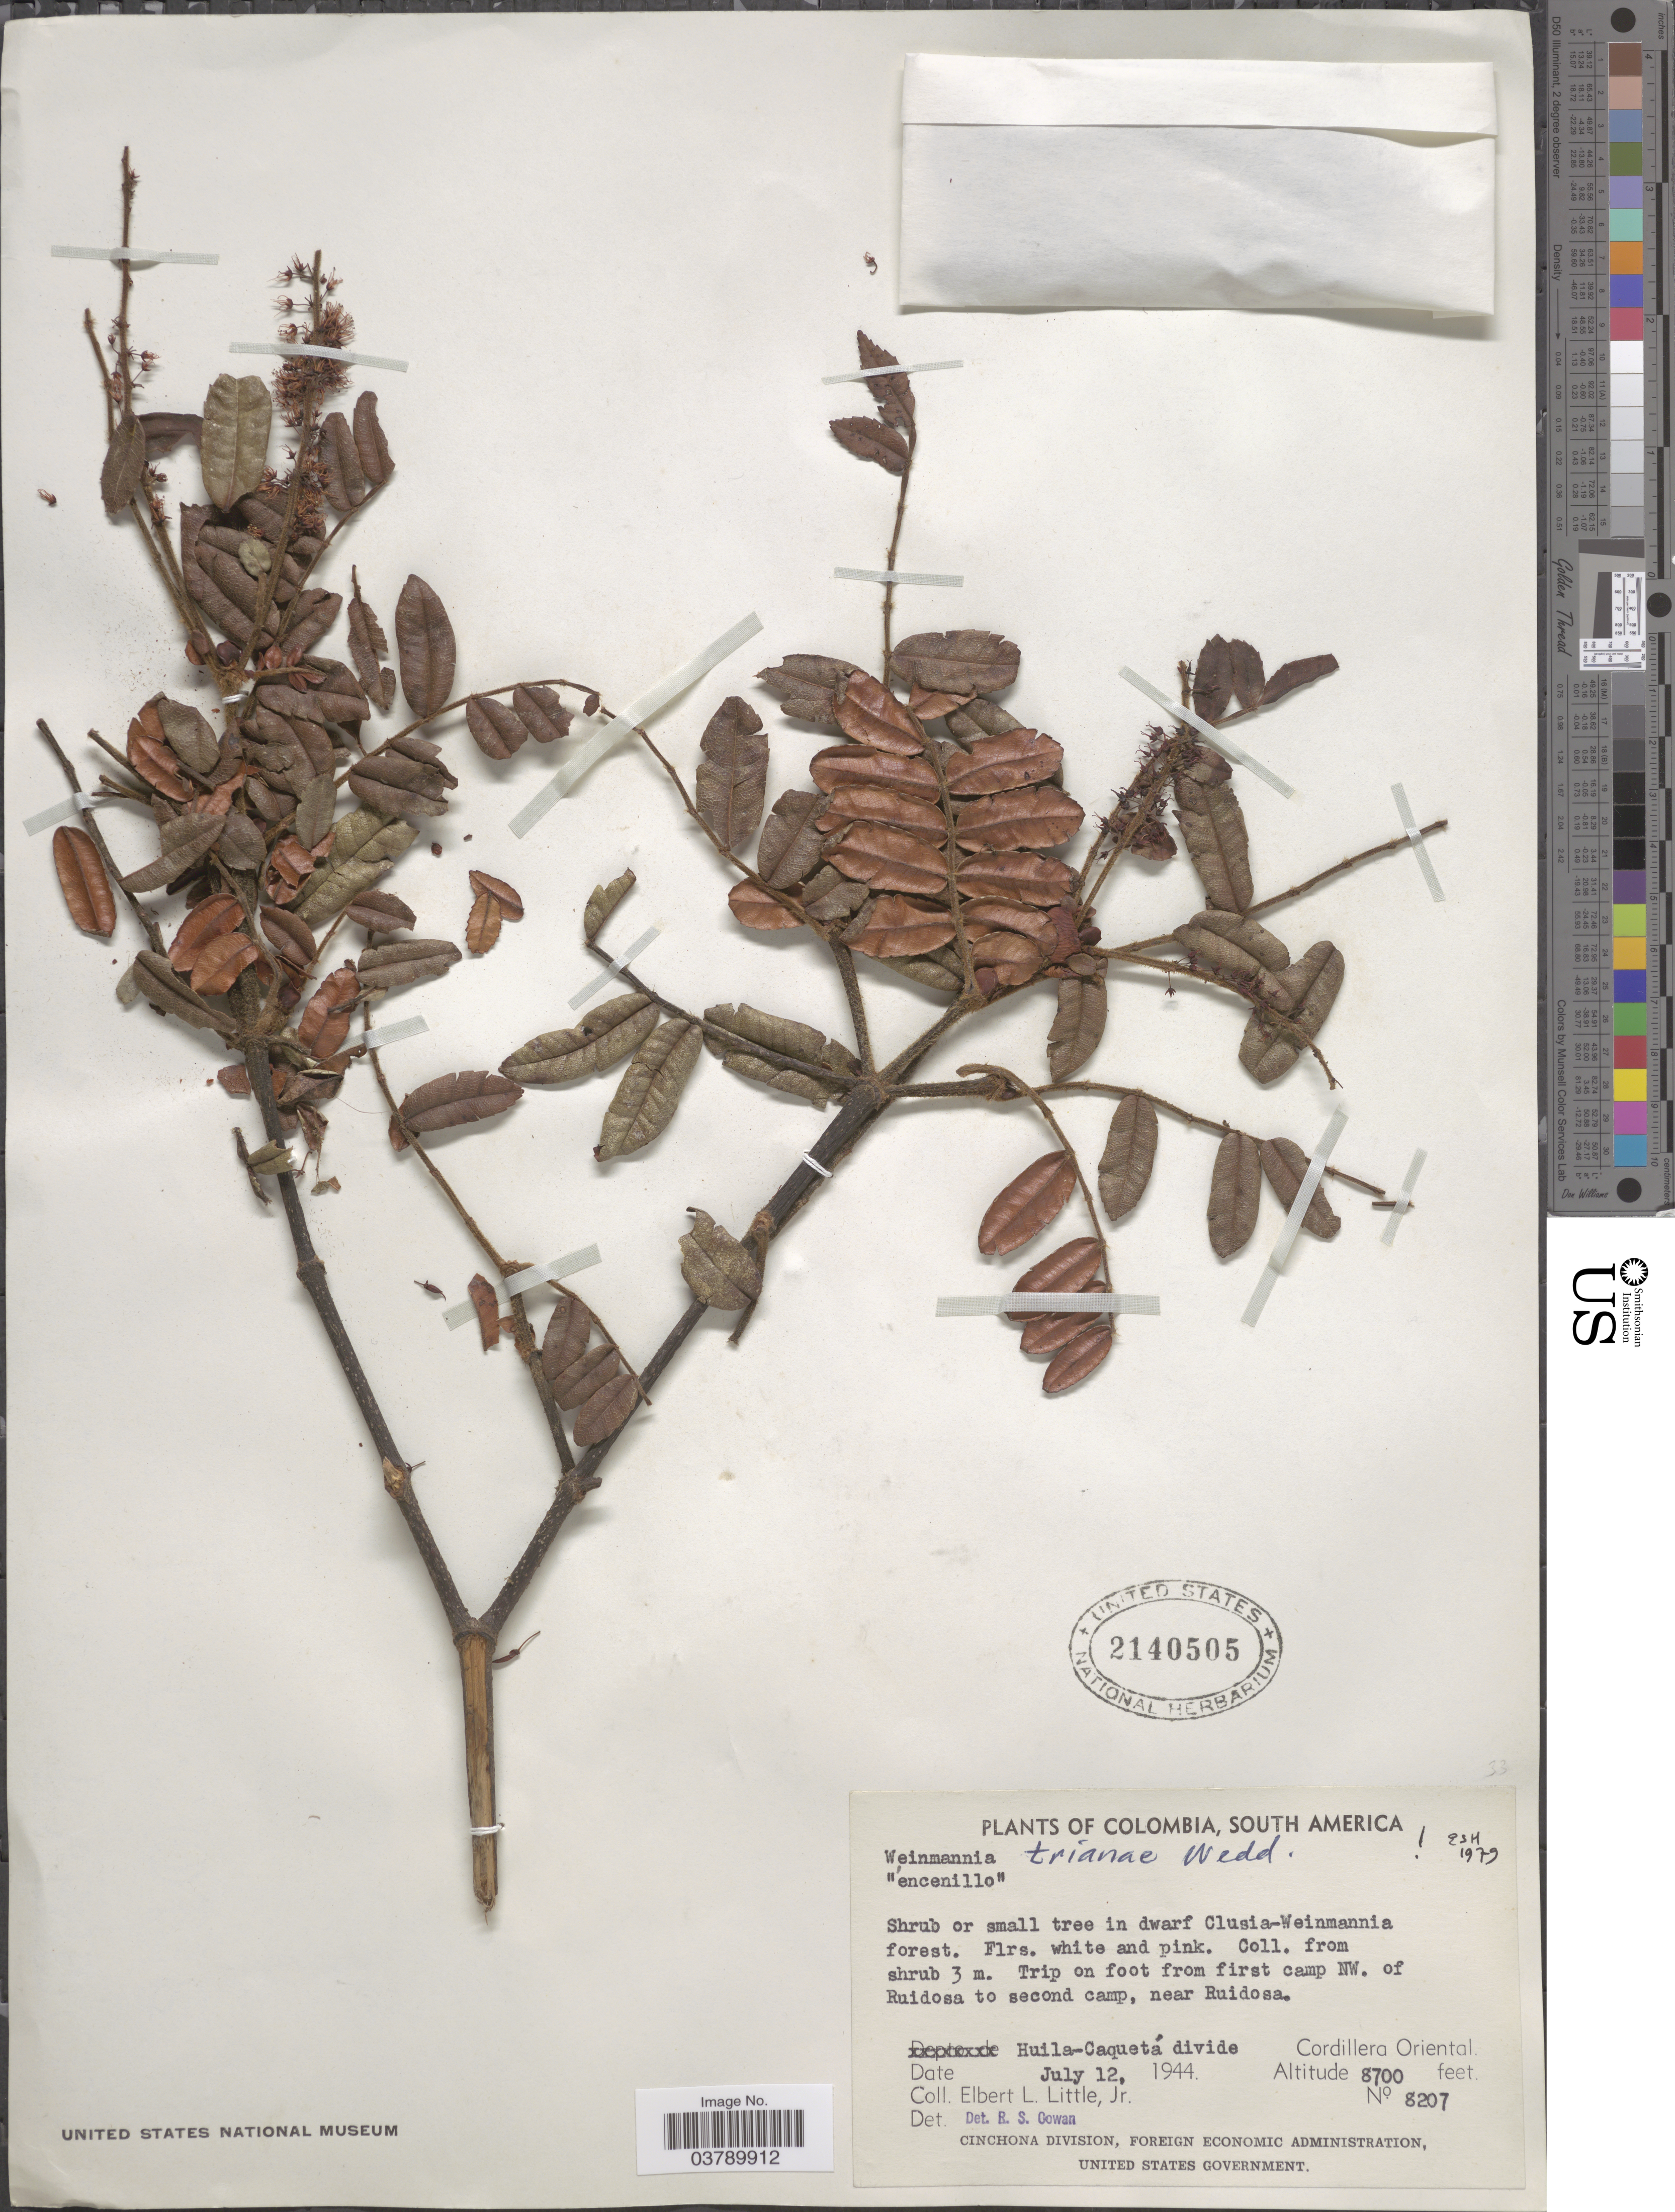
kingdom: Plantae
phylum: Tracheophyta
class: Magnoliopsida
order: Oxalidales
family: Cunoniaceae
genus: Weinmannia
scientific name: Weinmannia trianaea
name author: Wedd.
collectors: E. L. Little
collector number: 8207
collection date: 1944-07-12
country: Colombia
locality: Trip on foot from first camp NW. of Ruidosa to second camp, near Ruidosa. Huila-Caquetá divide. Cordillera Oriental.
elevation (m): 2652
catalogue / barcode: US 2140505